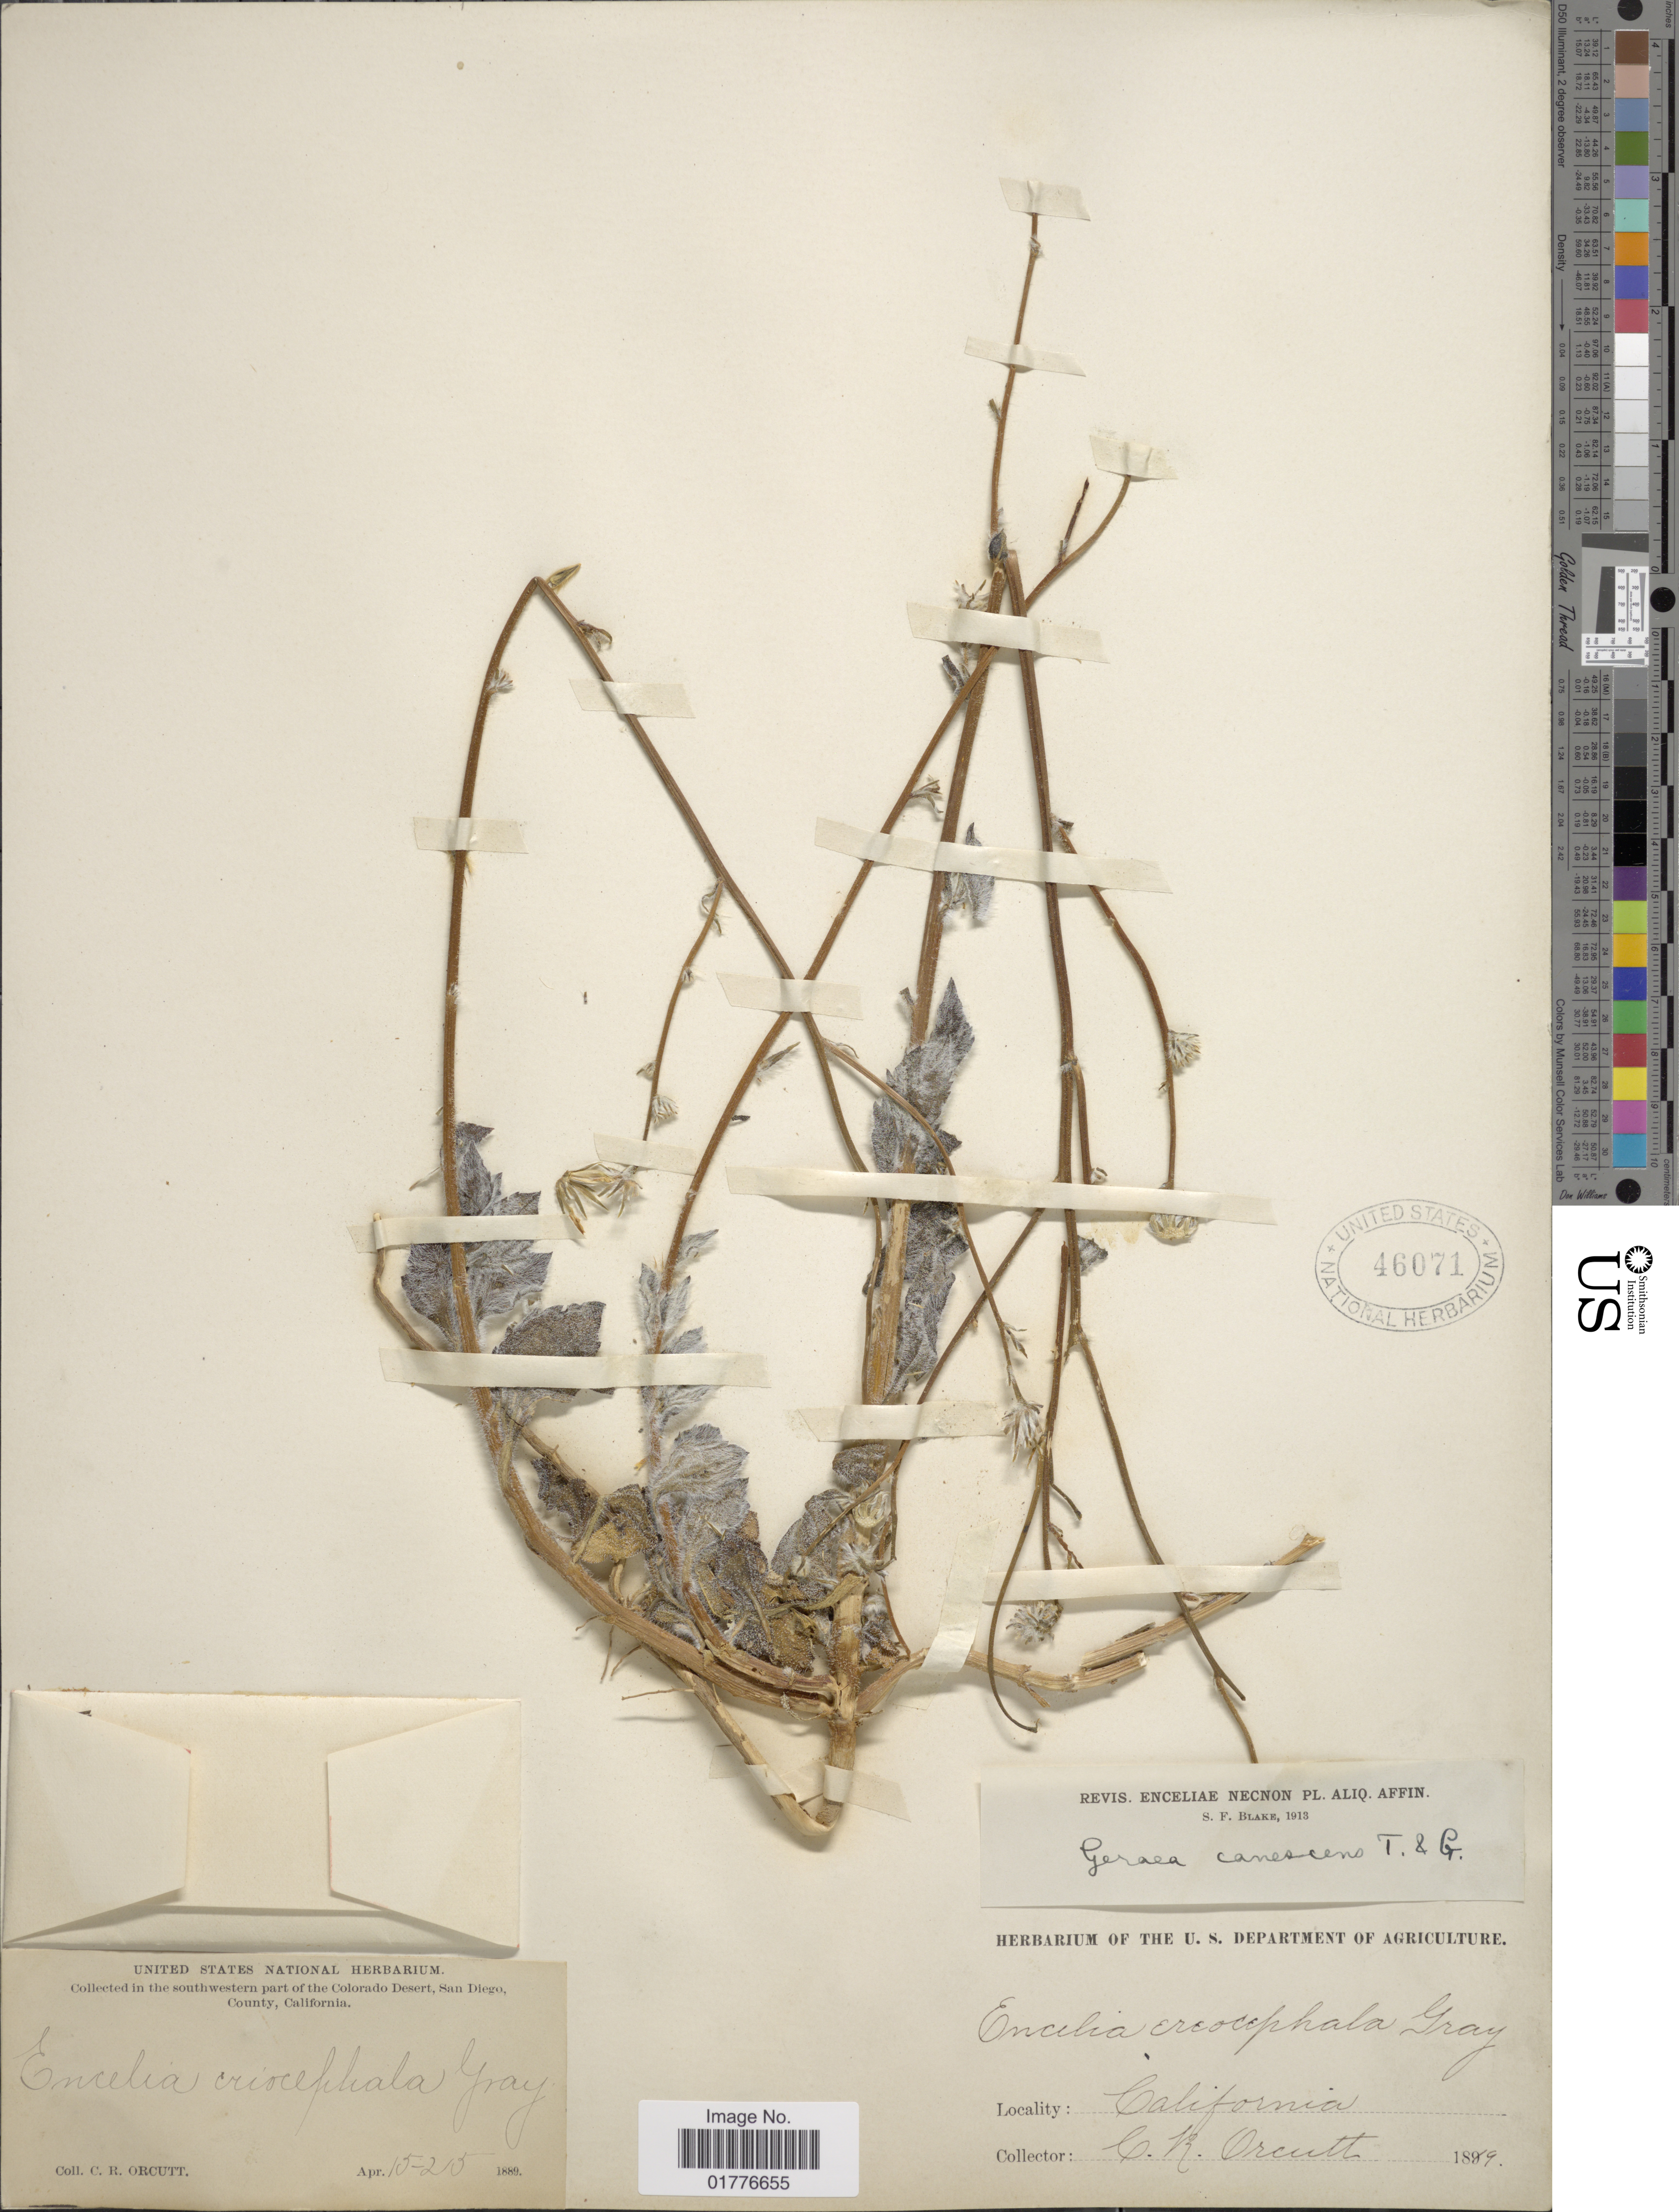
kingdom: Plantae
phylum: Tracheophyta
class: Magnoliopsida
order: Asterales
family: Asteraceae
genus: Geraea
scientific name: Geraea canescens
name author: Torr. & A. Gray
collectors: C. R. Orcutt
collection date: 1889-04-15/1889-04-25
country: United States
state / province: California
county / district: San Diego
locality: Southwestern part of the Colorado Desert, San Diego, County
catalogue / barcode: US 46071